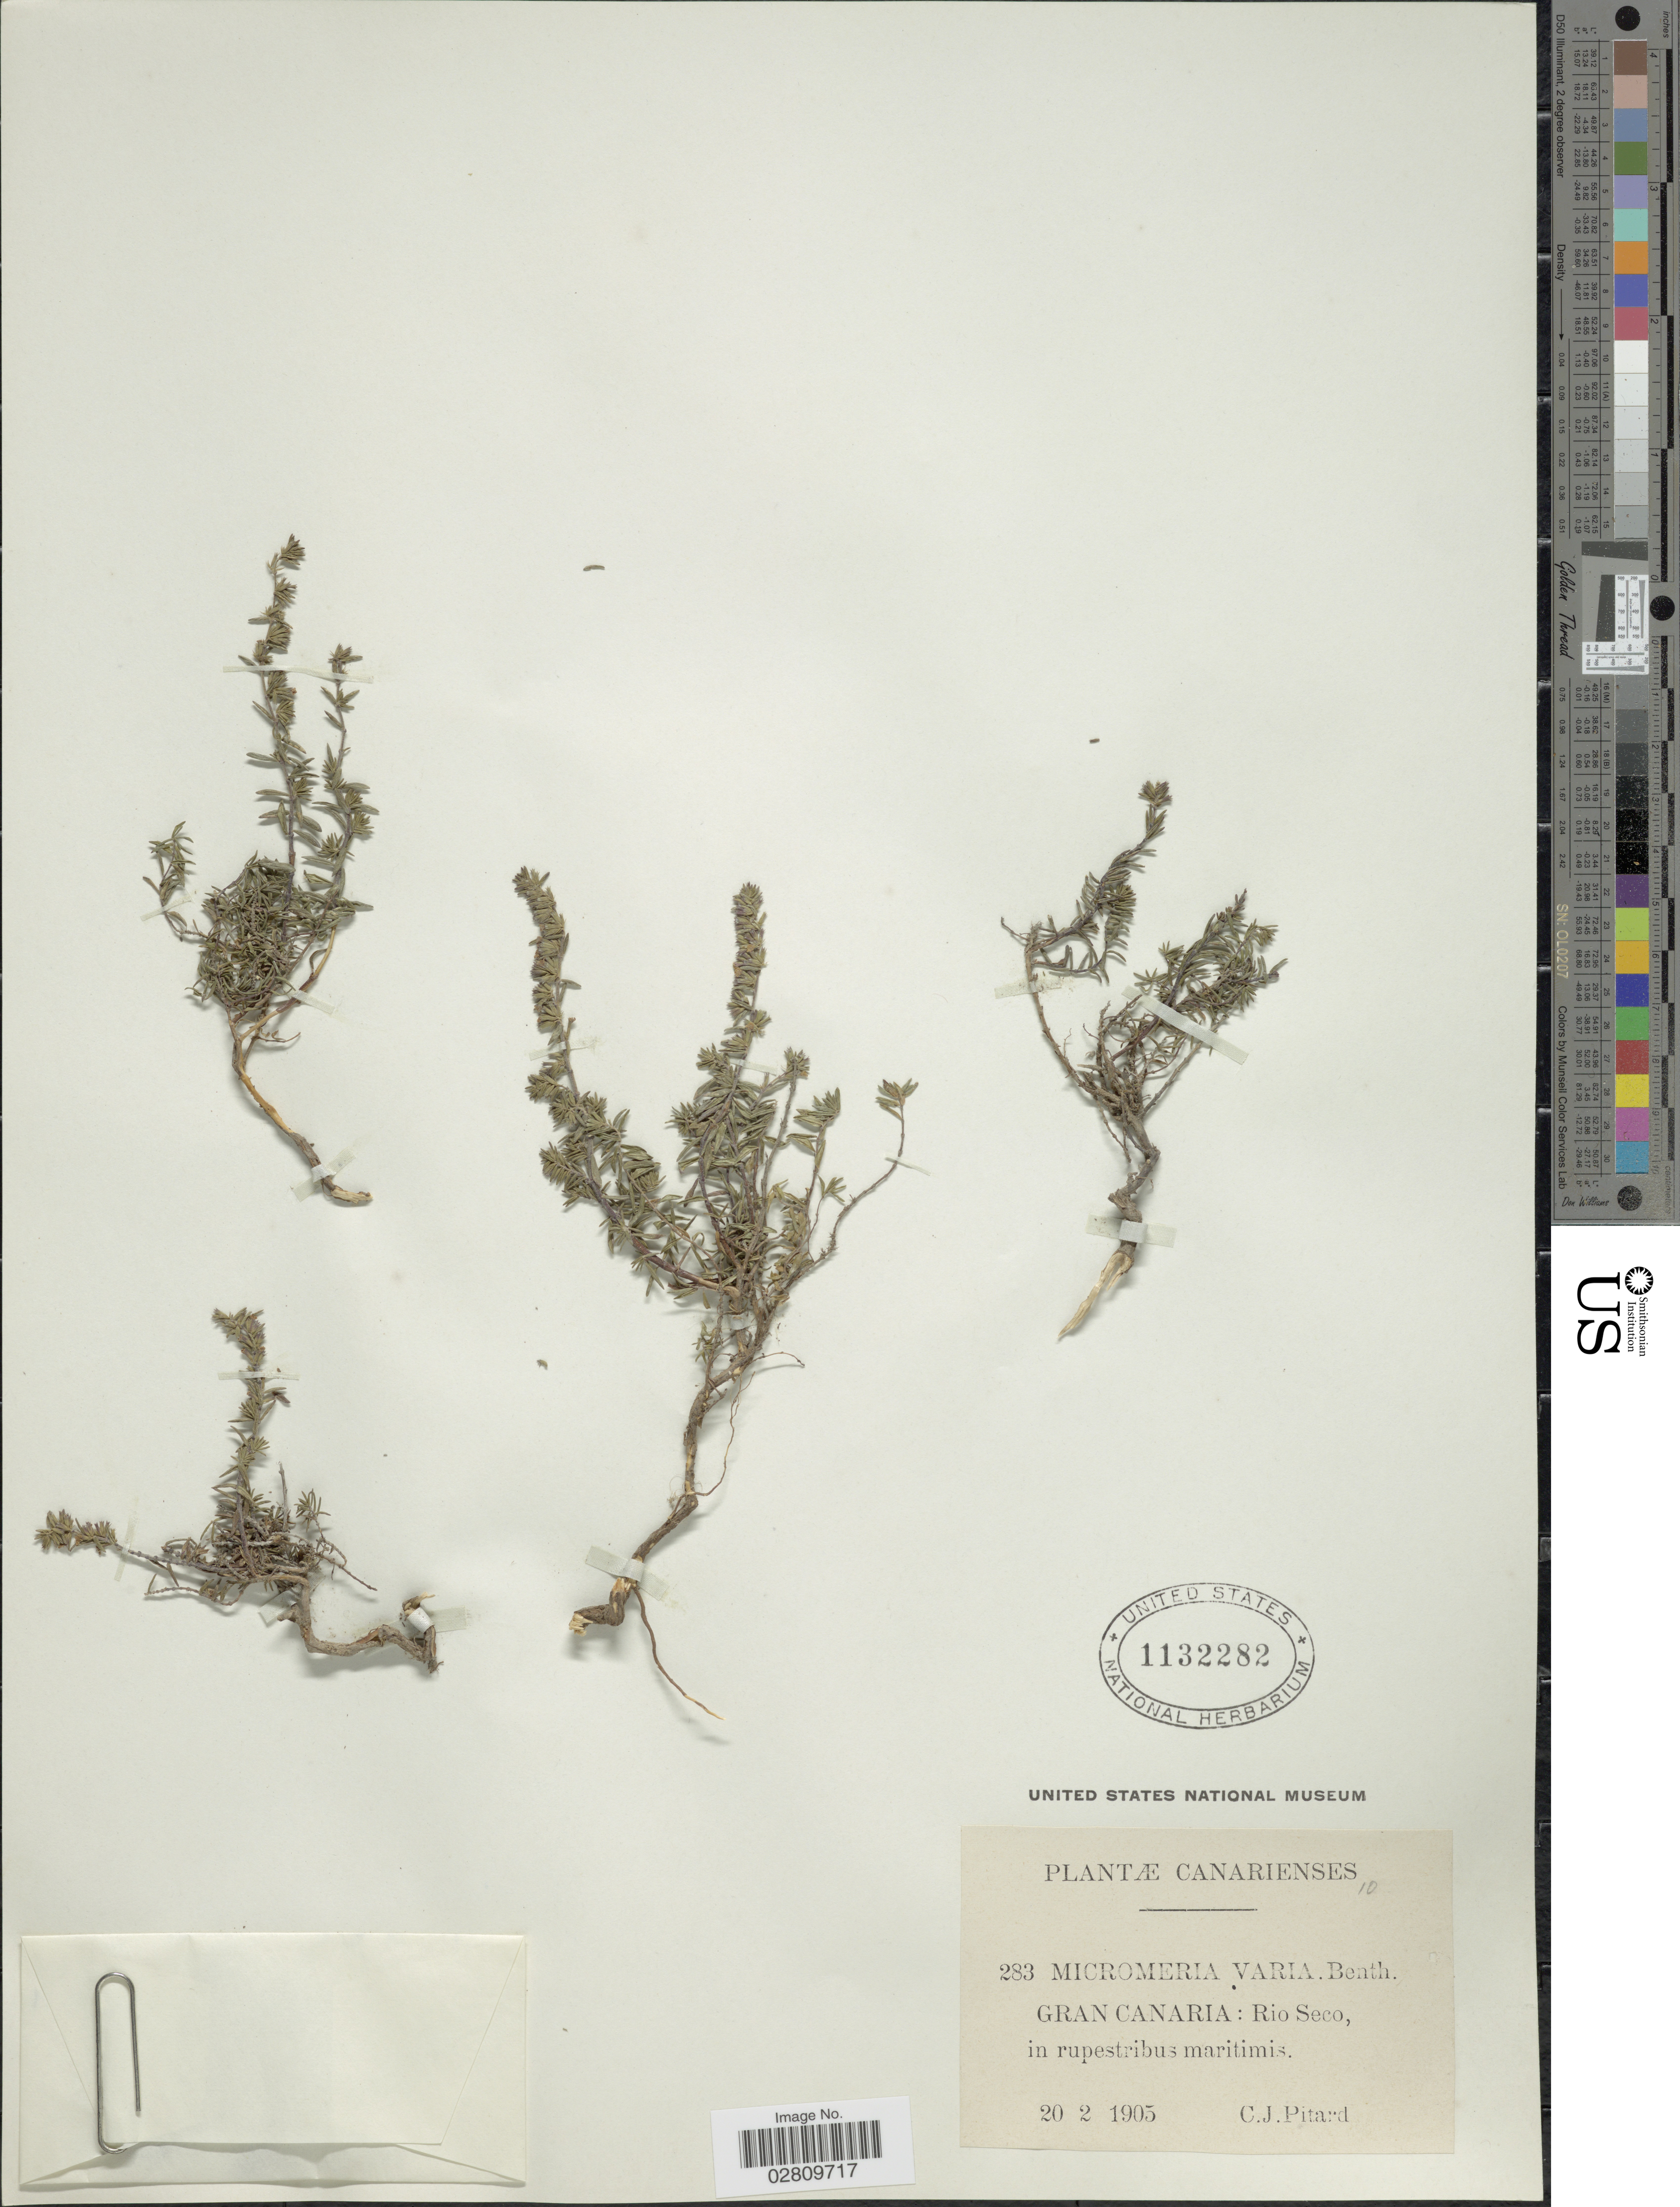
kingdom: Plantae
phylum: Tracheophyta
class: Magnoliopsida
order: Lamiales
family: Lamiaceae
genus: Micromeria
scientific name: Micromeria varia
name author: Benth.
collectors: C. Pitard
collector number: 283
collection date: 1905-02-20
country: Spain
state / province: Canarias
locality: Canarienses. Gran Canaria: Rio Seco, in rupestribus maritimis.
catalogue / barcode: US 1132282